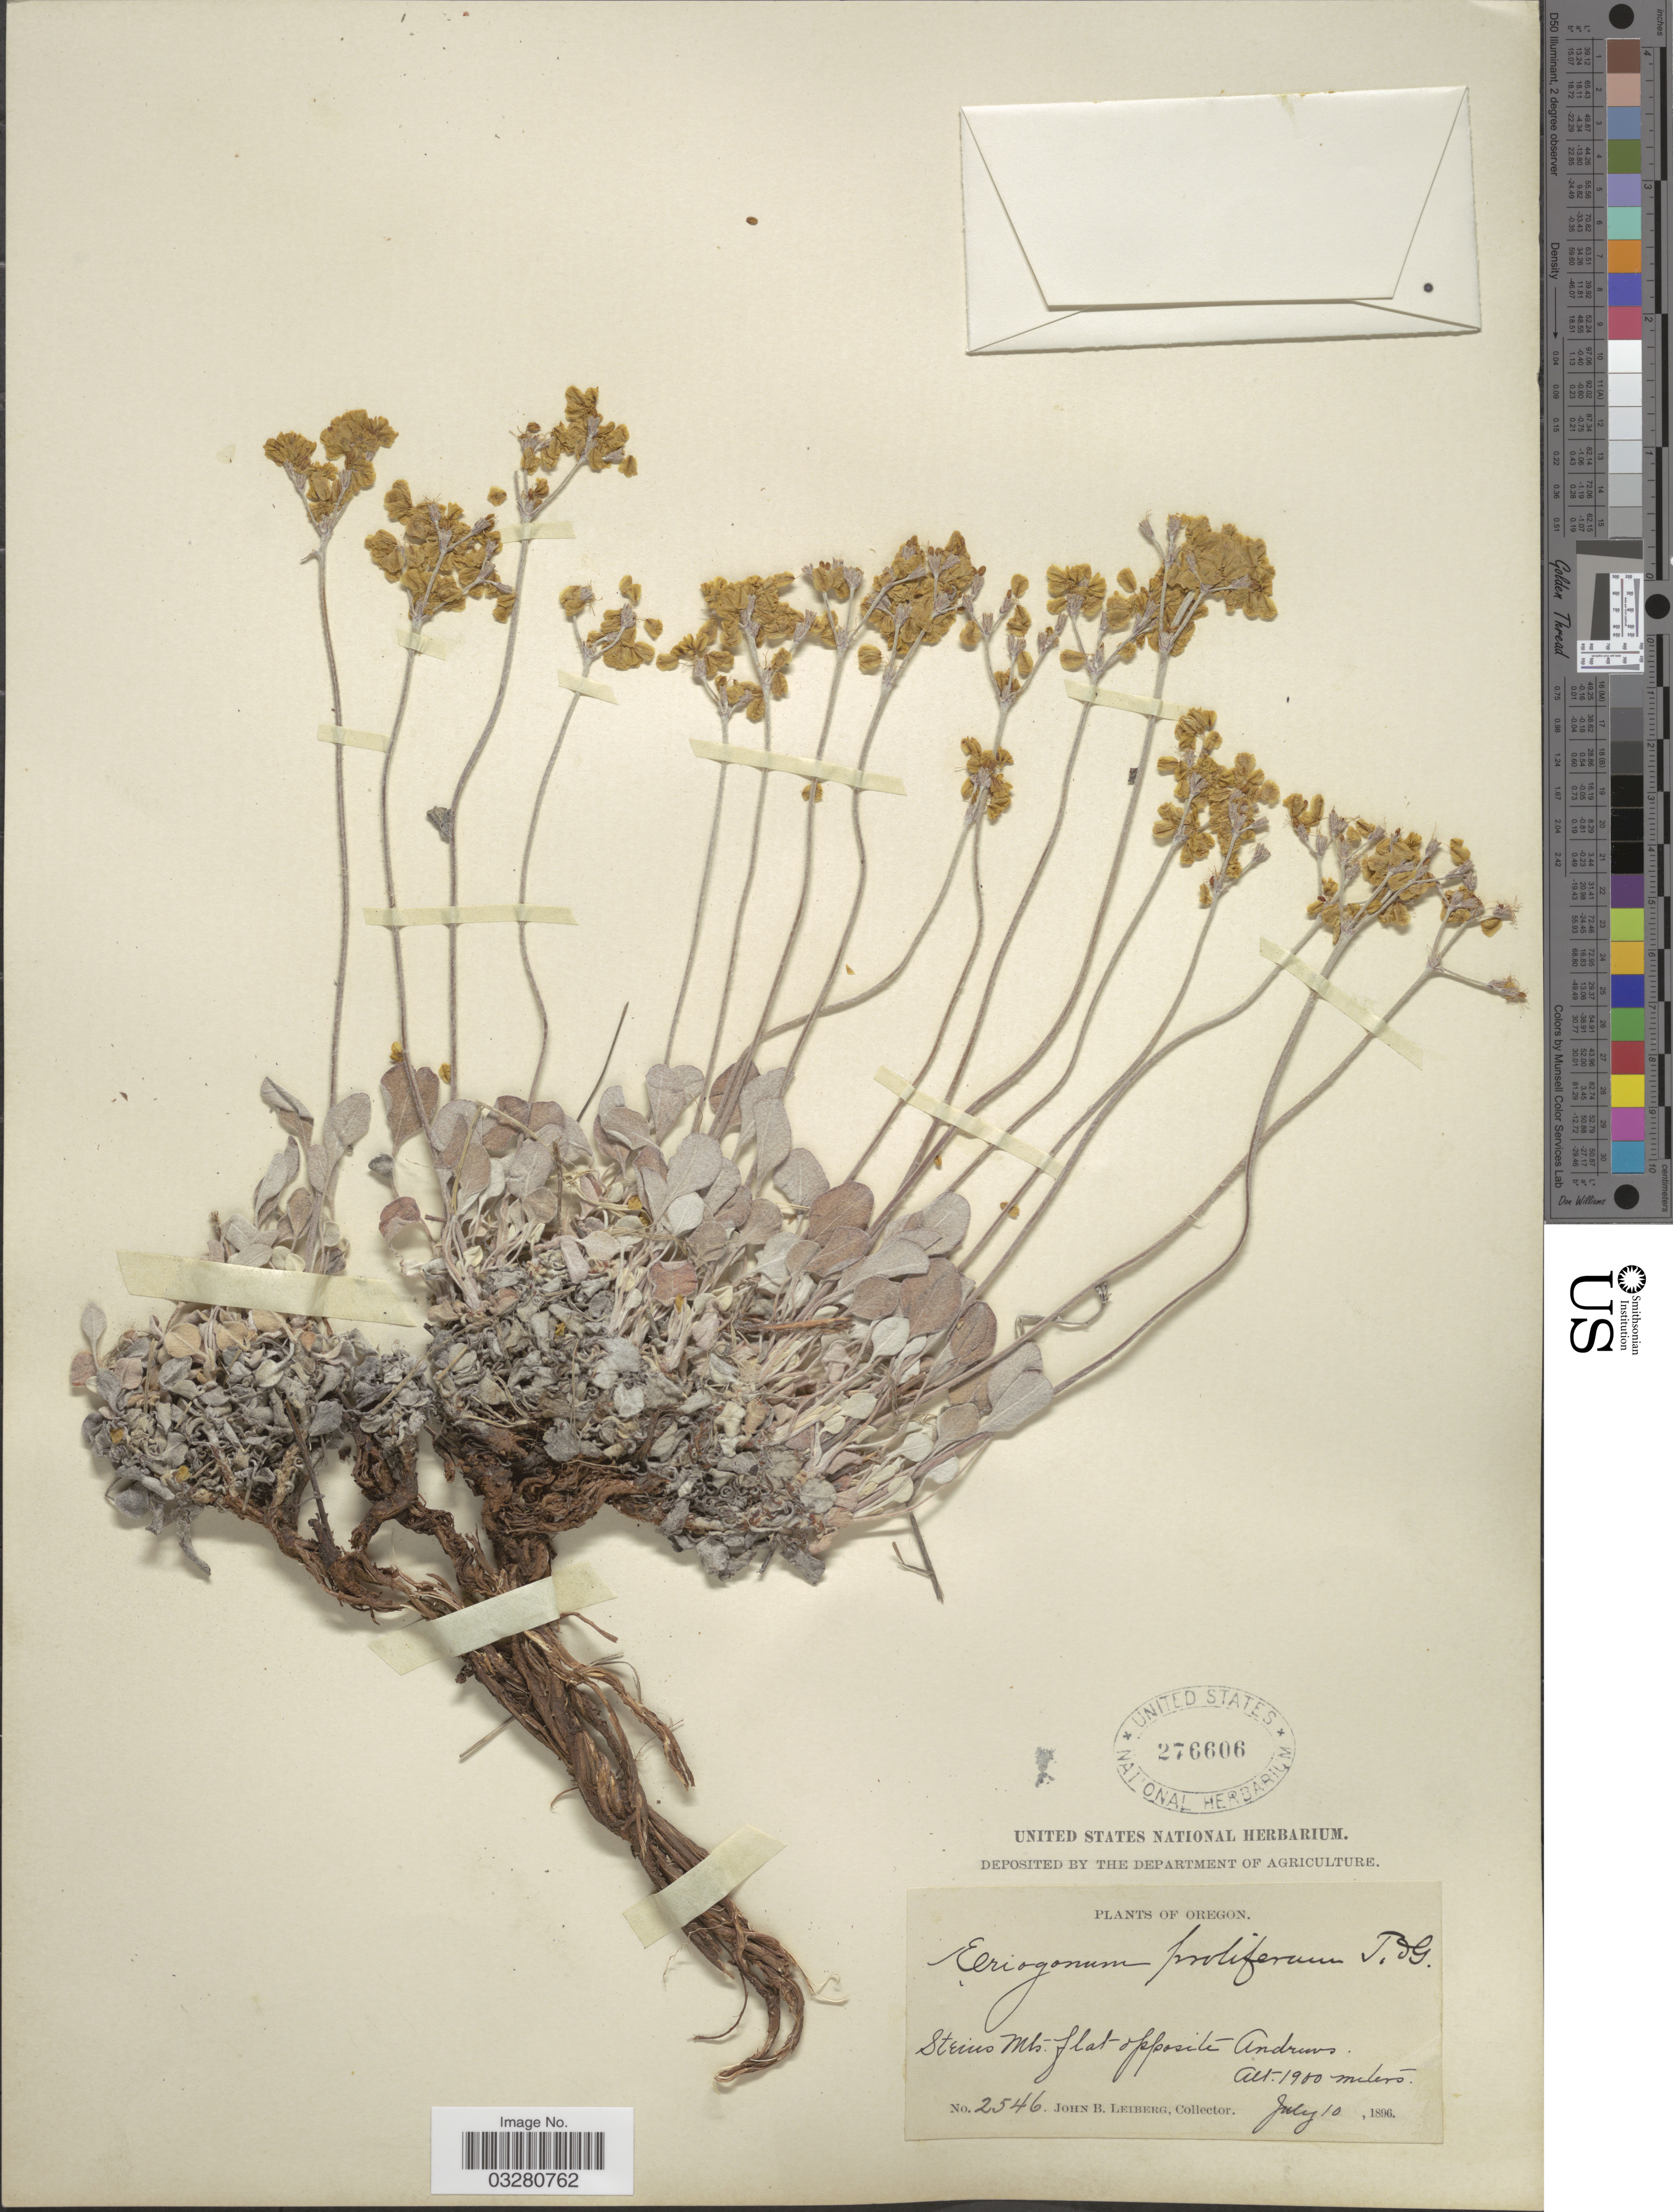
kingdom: Plantae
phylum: Tracheophyta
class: Magnoliopsida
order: Caryophyllales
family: Polygonaceae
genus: Eriogonum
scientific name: Eriogonum strictum subsp. anserinum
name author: (Greene) Munz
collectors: J. B. Leiberg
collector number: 2546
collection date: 1896-07-10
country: United States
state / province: Oregon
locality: Steins Mts. flat opposite Andrews.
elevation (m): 1900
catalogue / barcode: US 276606